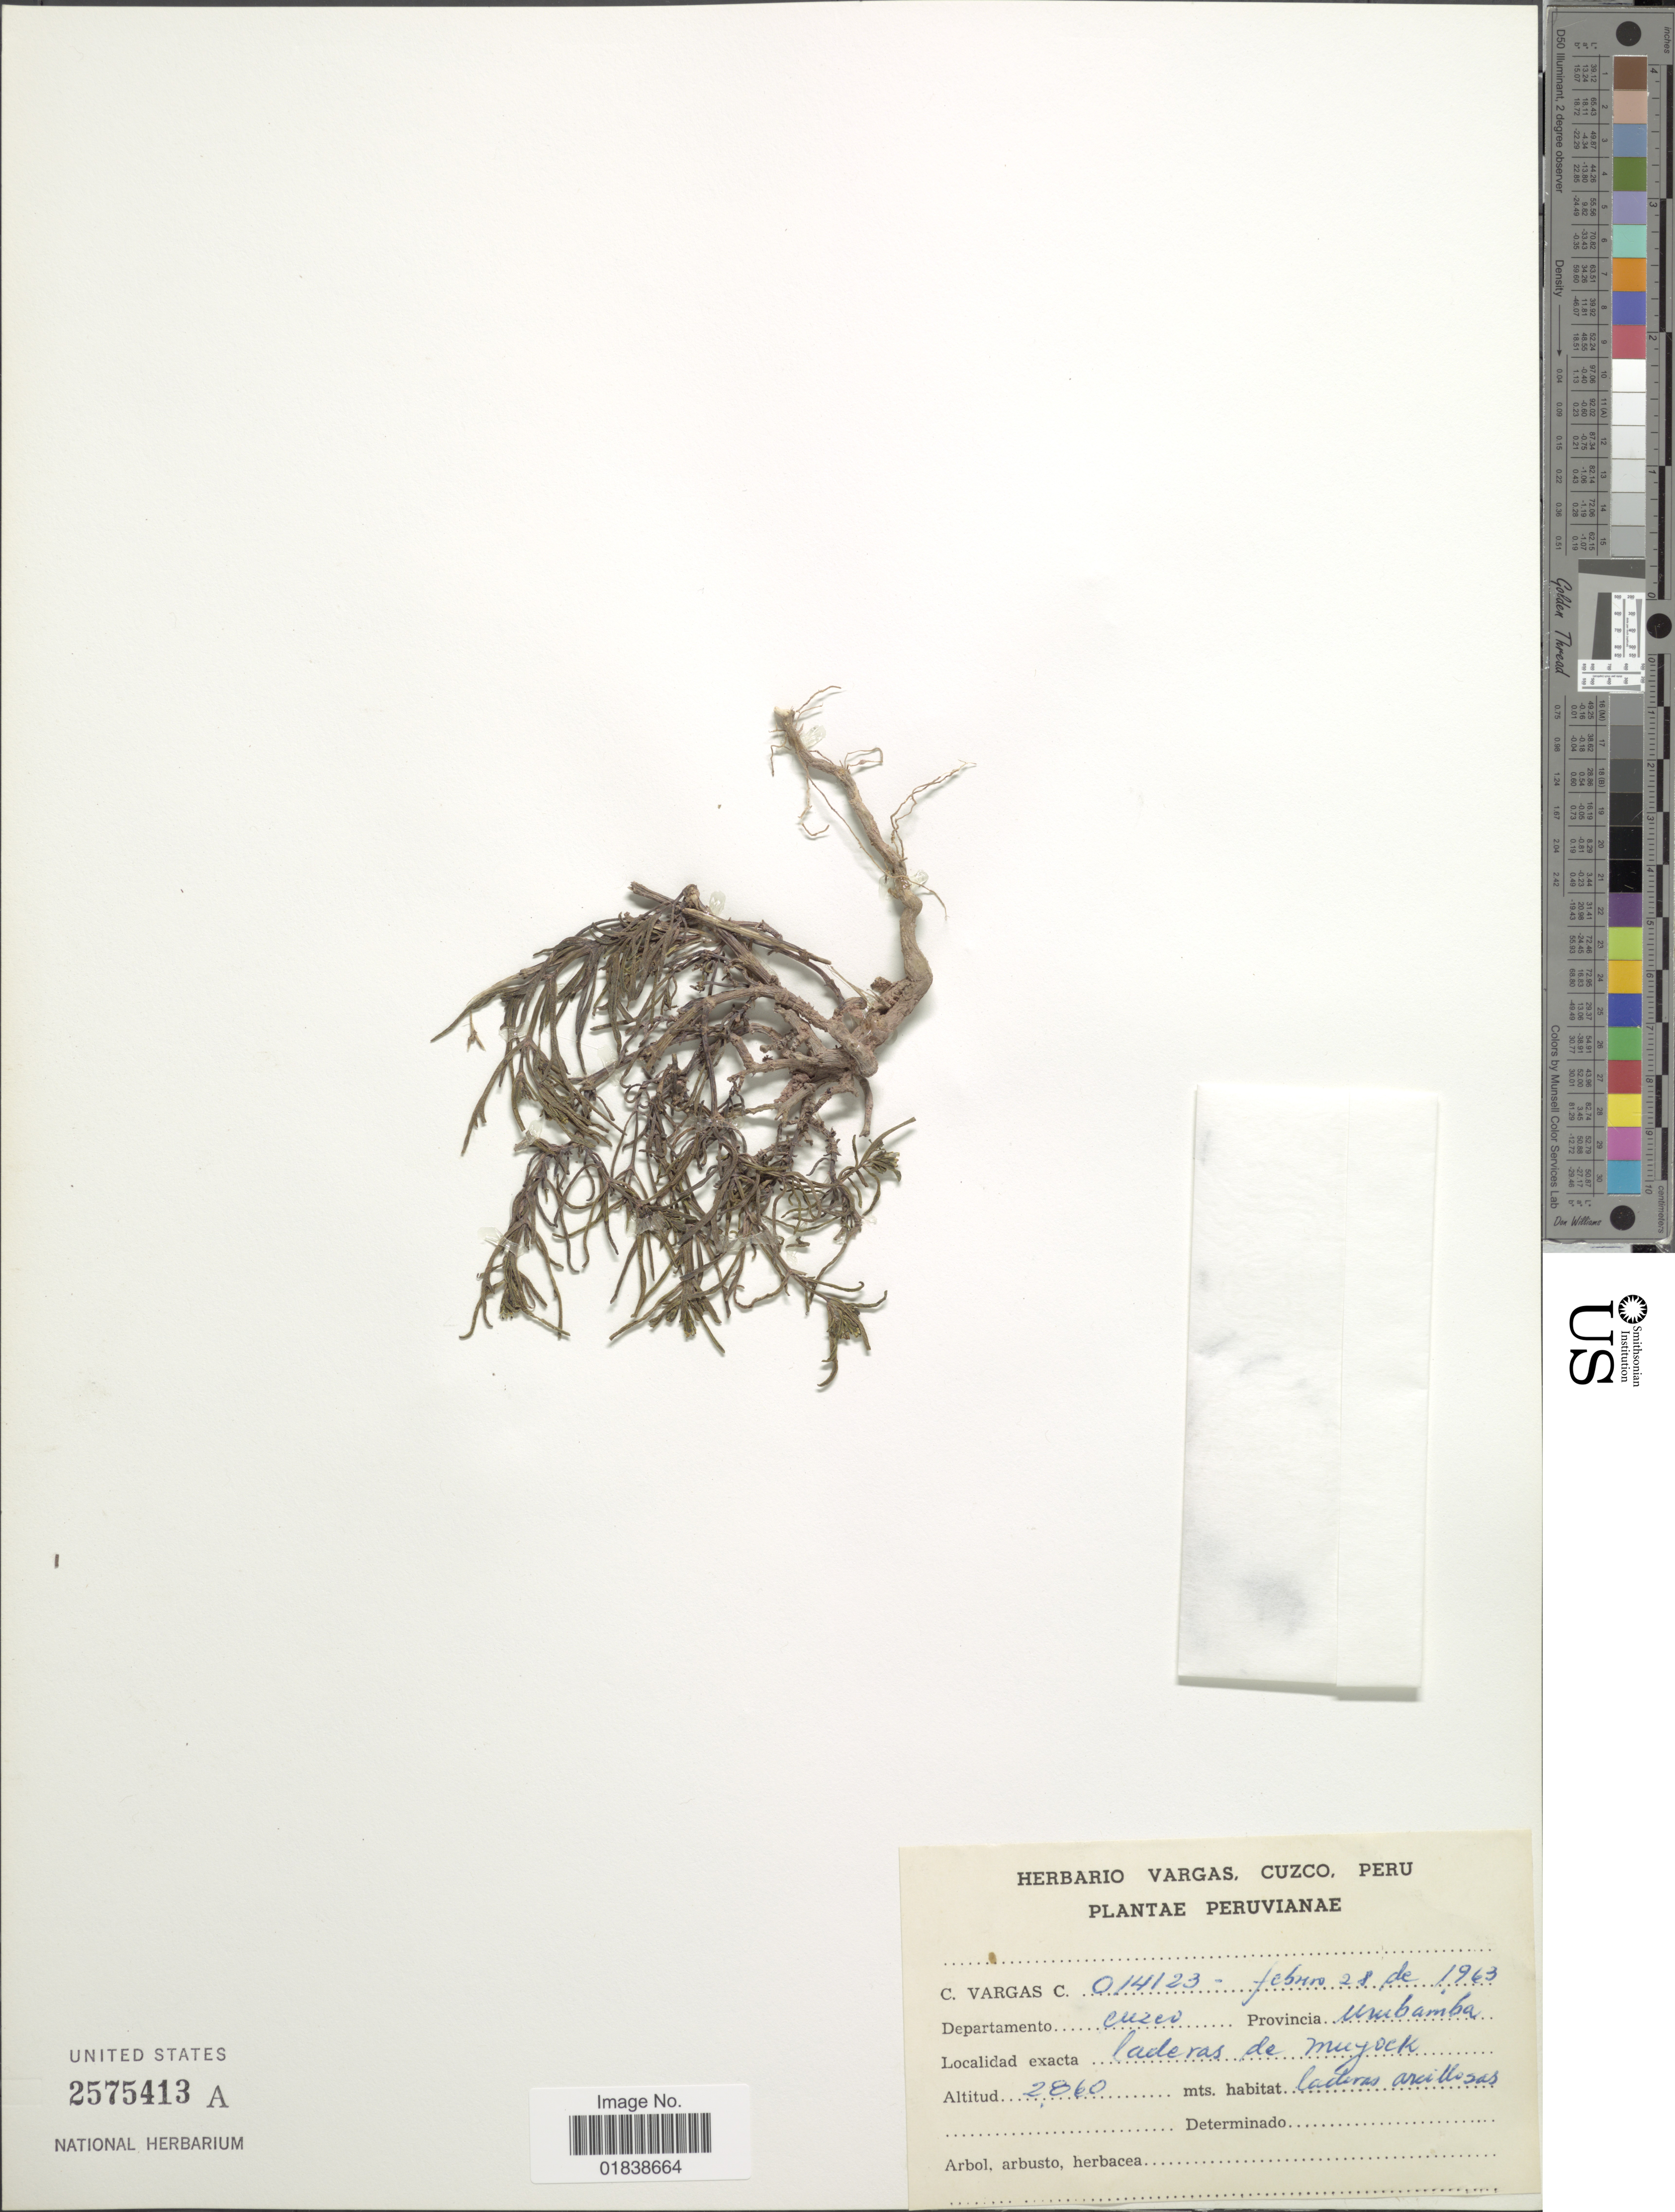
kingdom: Plantae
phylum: Tracheophyta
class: Magnoliopsida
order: Asterales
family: Asteraceae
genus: Senecio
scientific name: Senecio sp.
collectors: C. Vargas Calderón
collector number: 014123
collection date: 1963-02-28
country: Peru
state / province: Cusco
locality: Provincia Urubamba, laderas de Muyock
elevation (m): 2860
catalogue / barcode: US 2575413A